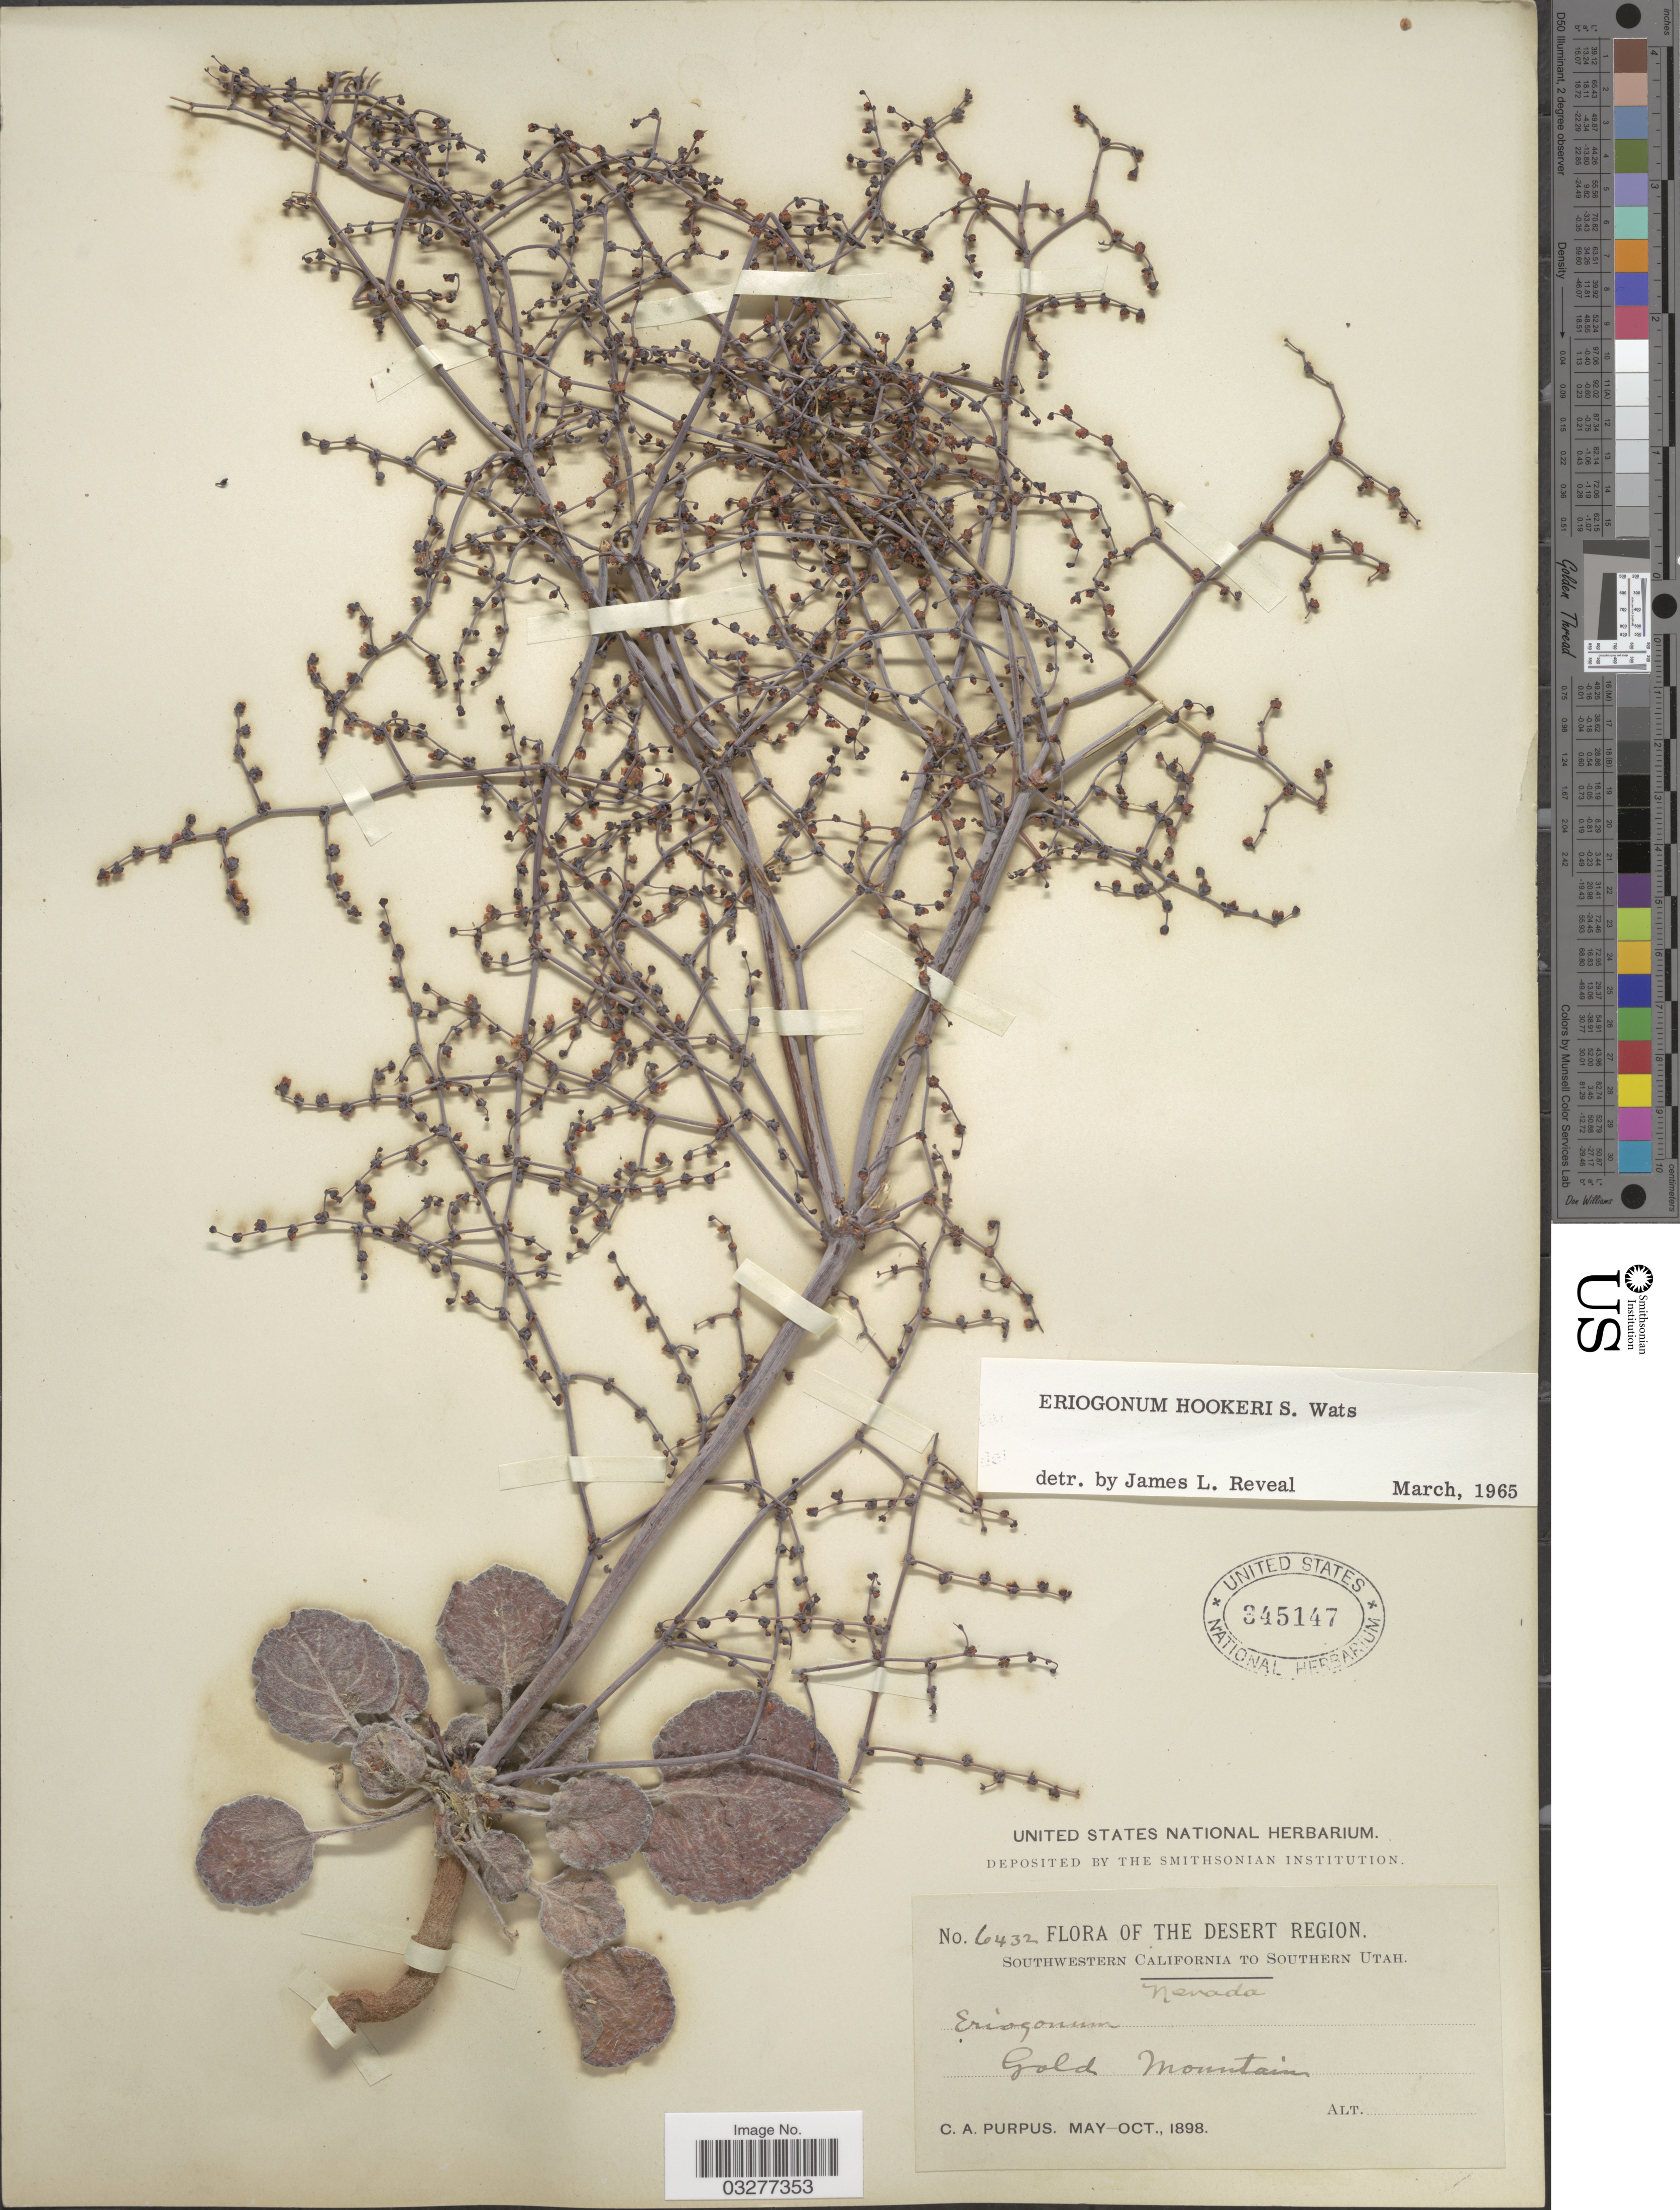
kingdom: Plantae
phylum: Tracheophyta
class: Magnoliopsida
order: Caryophyllales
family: Polygonaceae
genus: Eriogonum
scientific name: Eriogonum hookeri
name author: S. Watson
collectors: C. A. Purpus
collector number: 6432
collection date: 1898-05/1898-10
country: United States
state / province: Nevada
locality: The Desert Region. Gold Mountains.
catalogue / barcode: US 345147